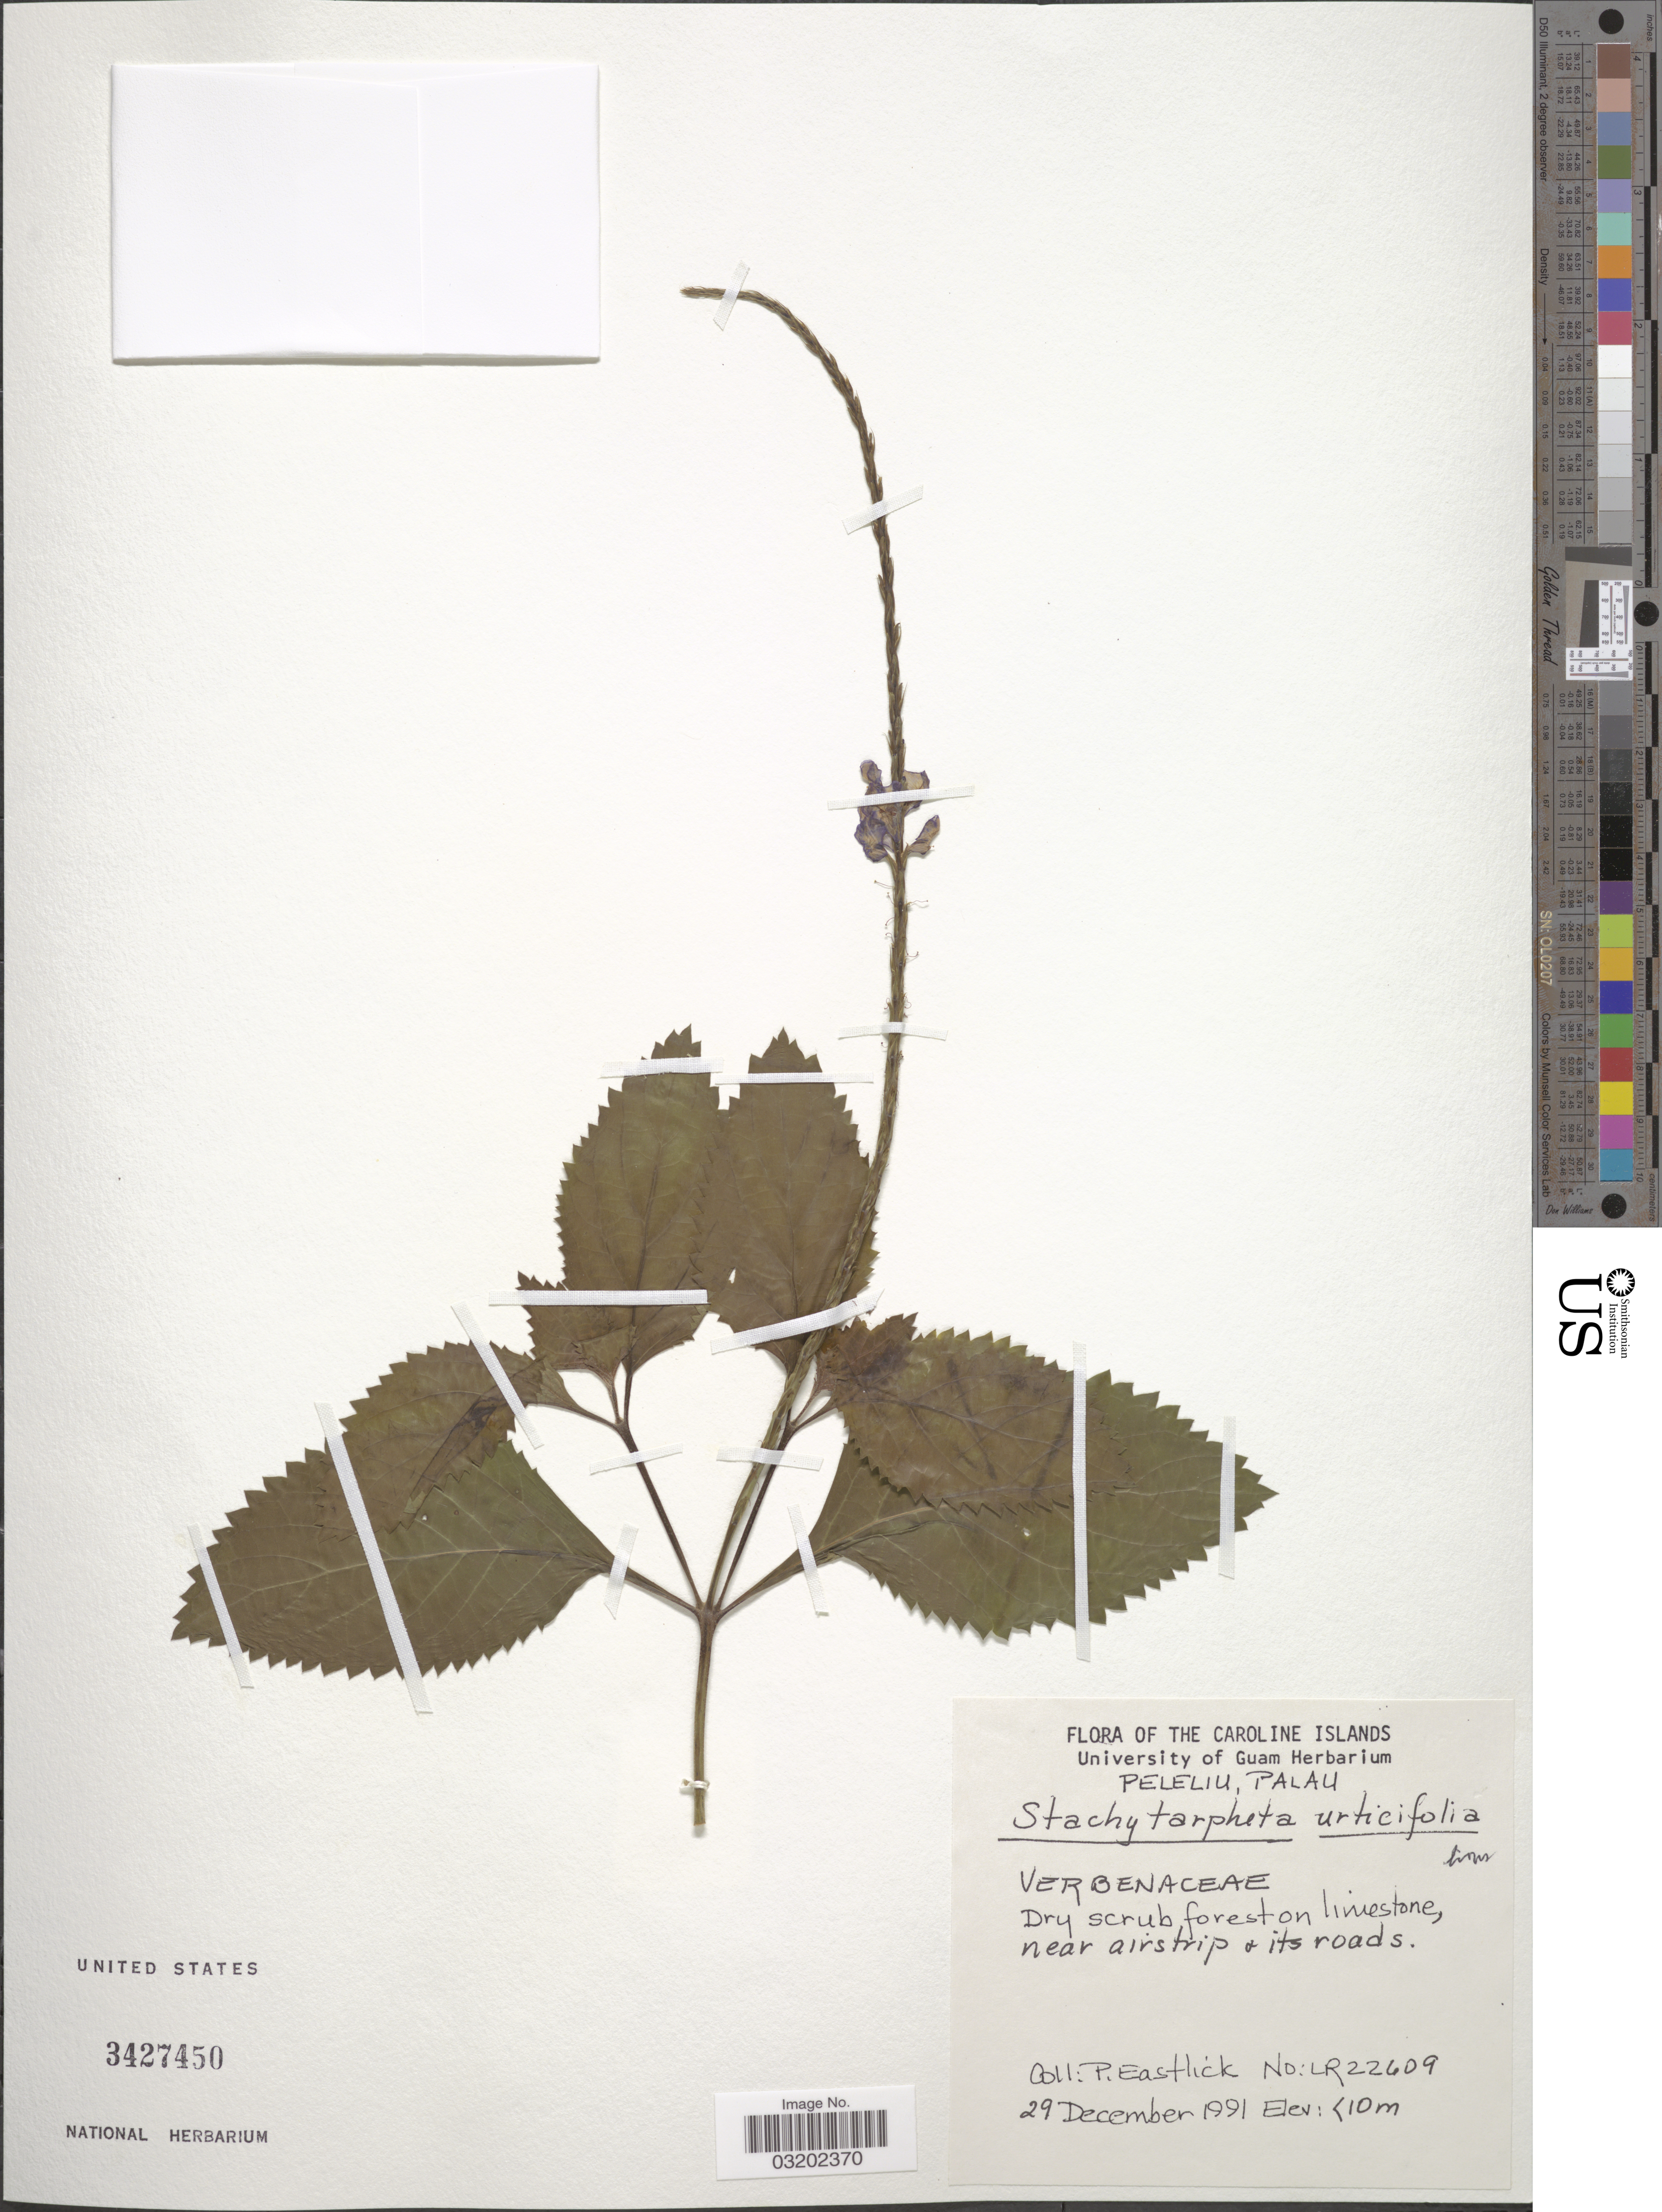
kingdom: Plantae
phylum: Tracheophyta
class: Magnoliopsida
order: Lamiales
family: Verbenaceae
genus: Stachytarpheta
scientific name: Stachytarpheta urticifolia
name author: Sims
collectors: P. Eastlick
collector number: LR22609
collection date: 1991-12-29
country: Palau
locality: The Caroline Islands. Near airstrip + its roads.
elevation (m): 10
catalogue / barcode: US 3427450